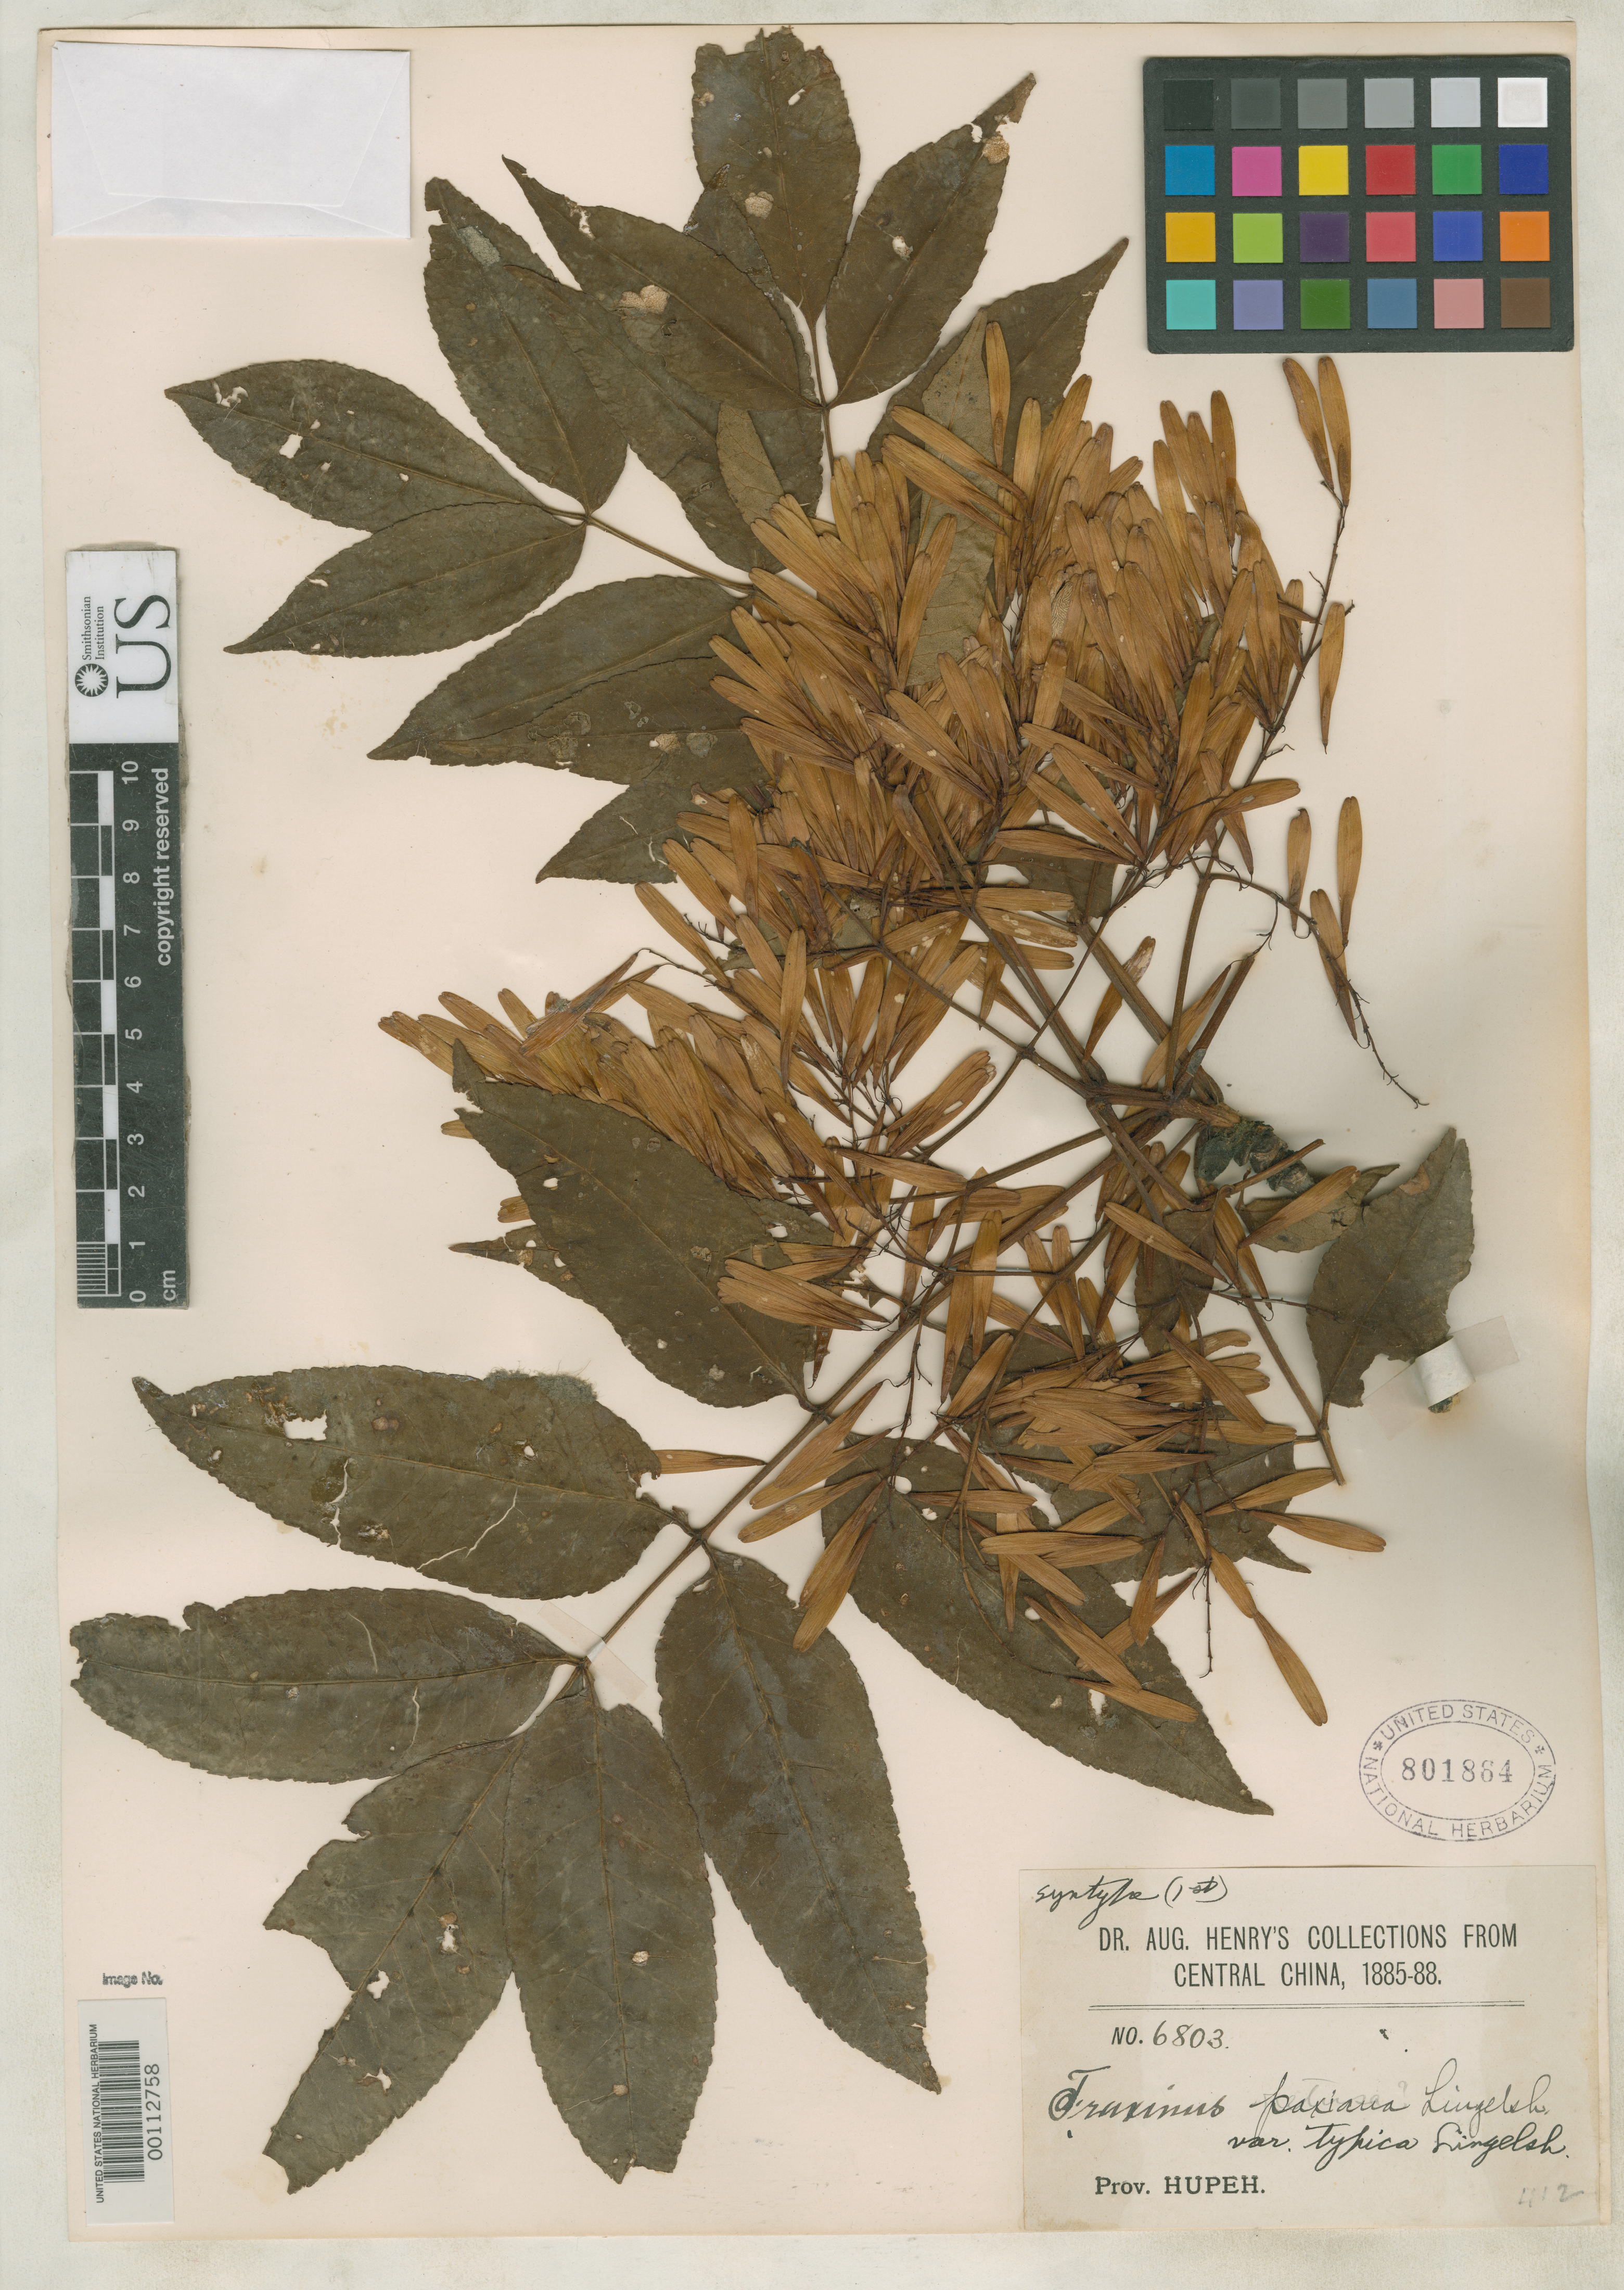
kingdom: Plantae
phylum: Tracheophyta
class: Magnoliopsida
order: Lamiales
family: Oleaceae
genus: Fraxinus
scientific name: Fraxinus paxiana var. typica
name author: Lingelsh.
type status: Isosyntype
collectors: A. Henry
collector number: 6803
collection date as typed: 1885-88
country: China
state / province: Hubei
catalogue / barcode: US 801864